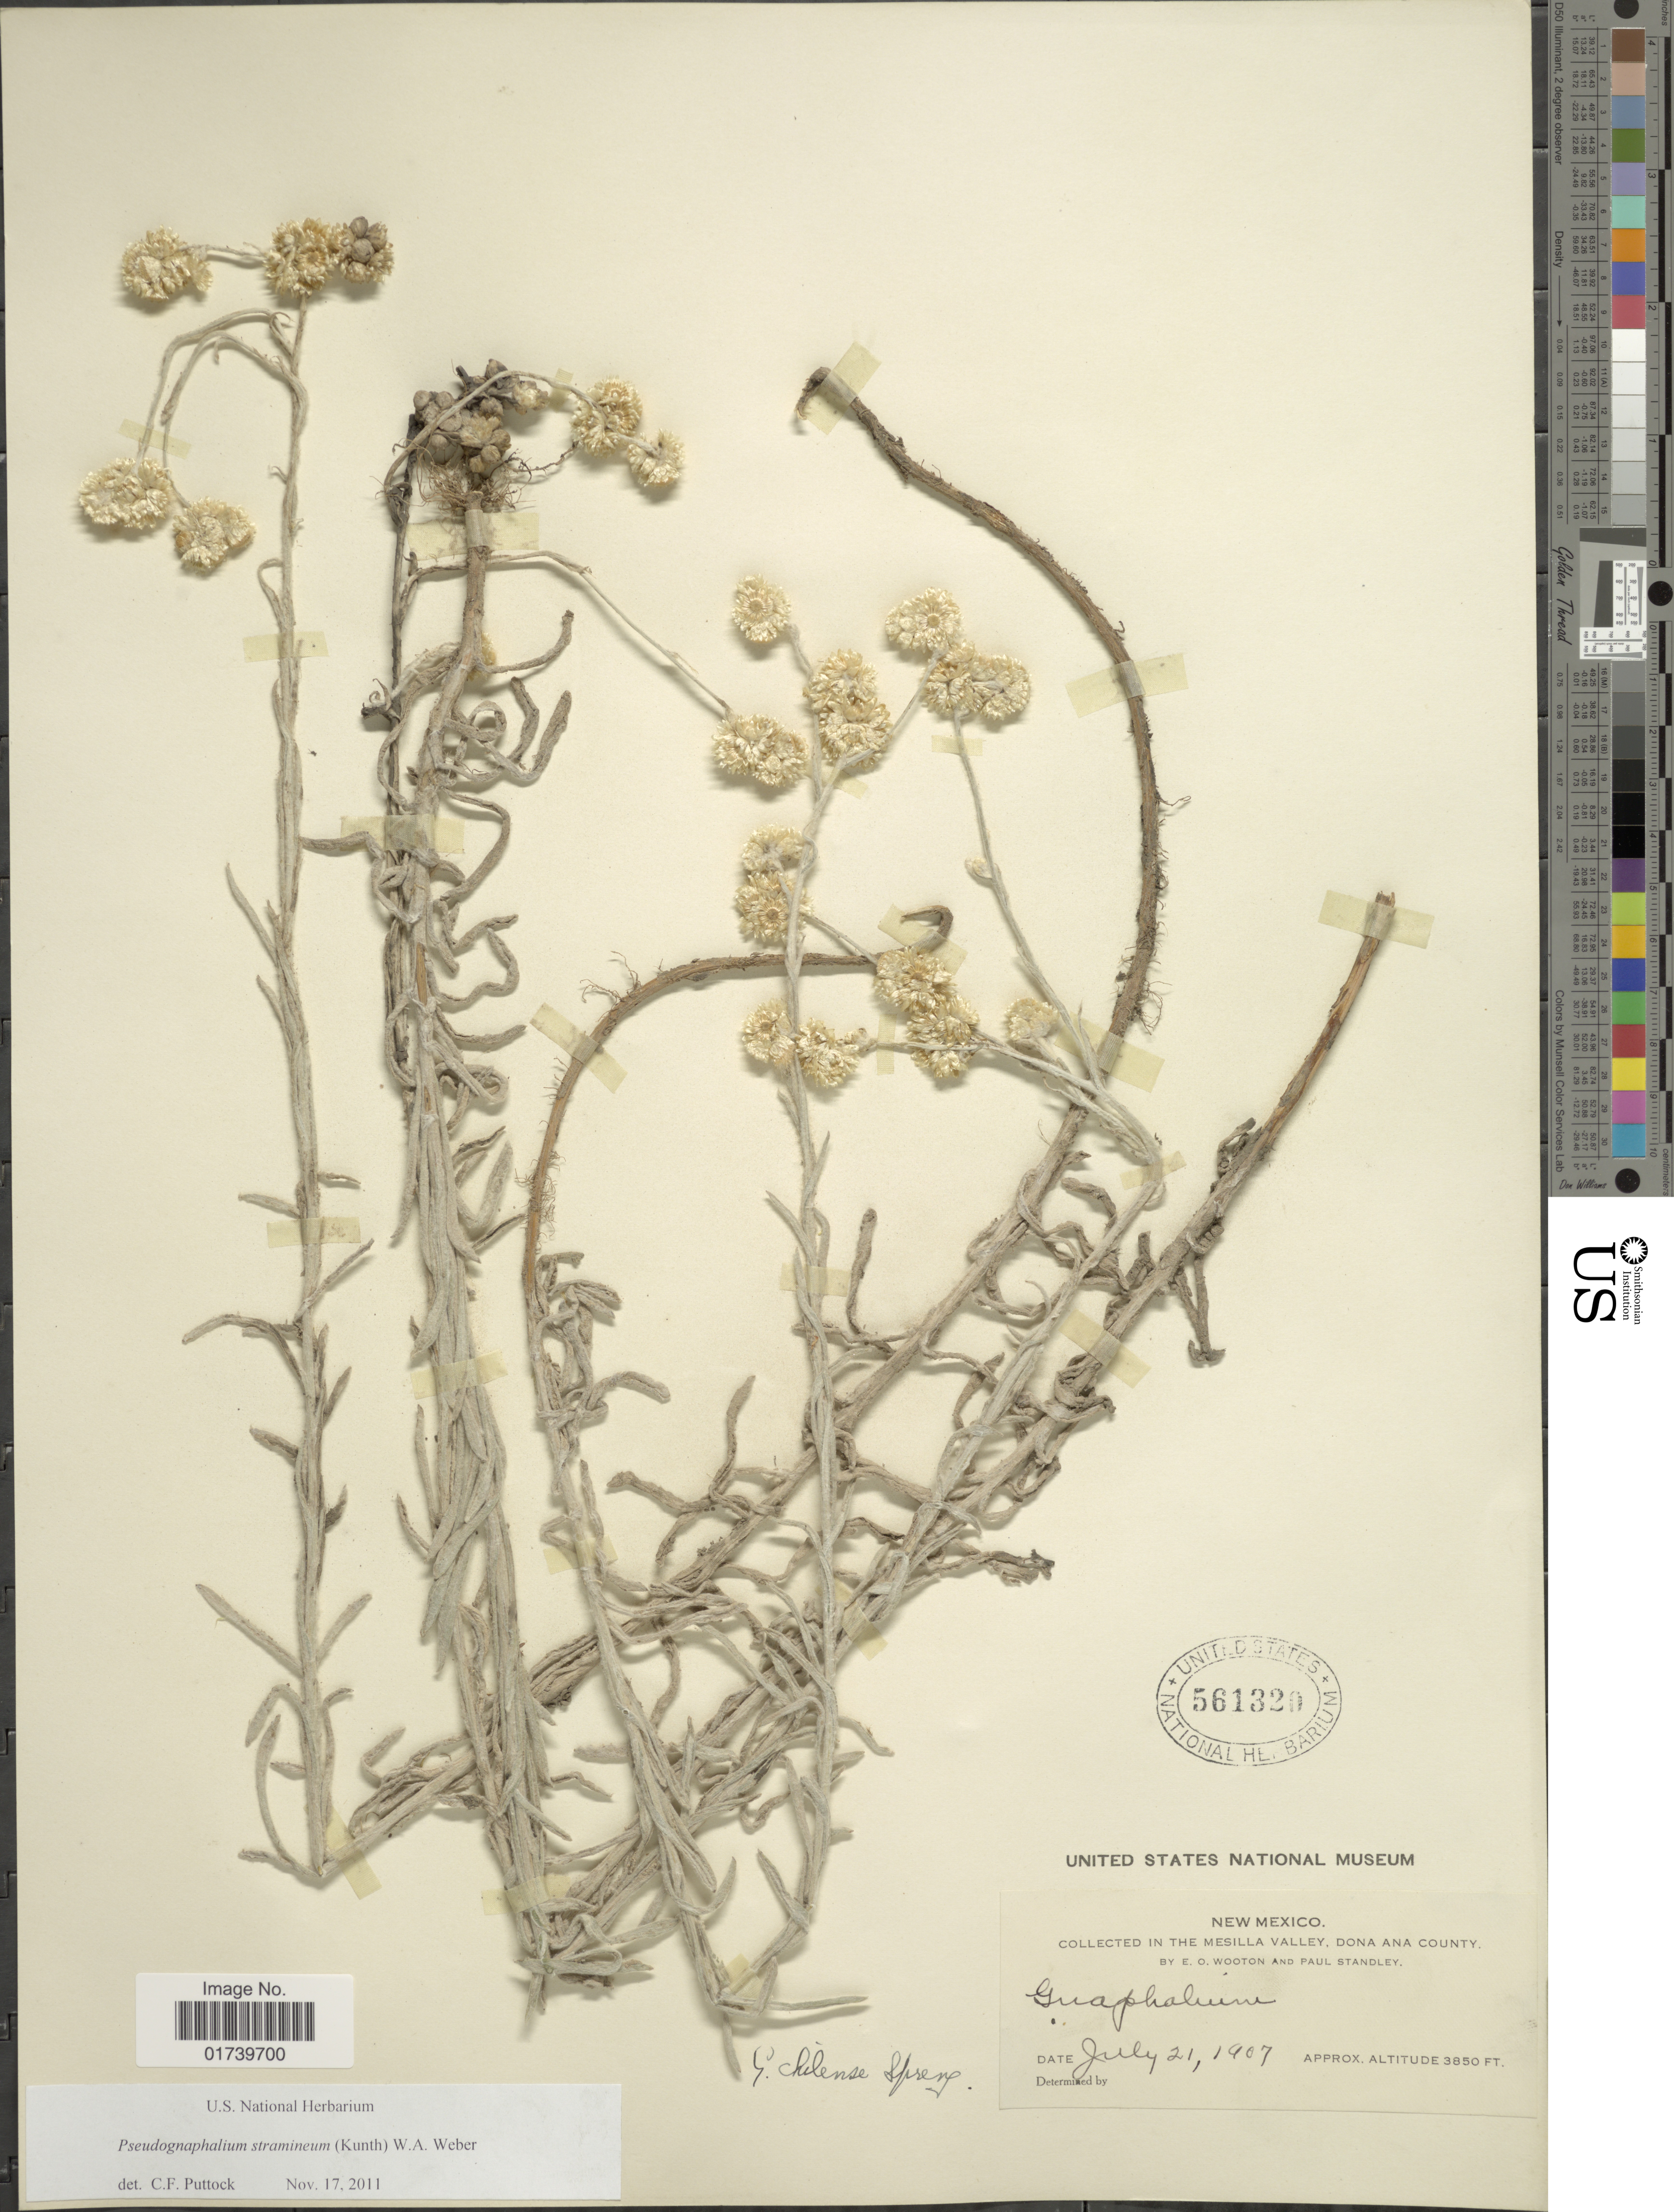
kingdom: Plantae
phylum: Tracheophyta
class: Magnoliopsida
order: Asterales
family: Asteraceae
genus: Pseudognaphalium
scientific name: Pseudognaphalium stramineum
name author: (Kunth) Anderb.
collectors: E. O. Wooton & P. C. Standley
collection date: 1907-07-21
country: United States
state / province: New Mexico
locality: Mesilla Valley, Dona Ana County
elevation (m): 1173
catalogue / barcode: US 561320